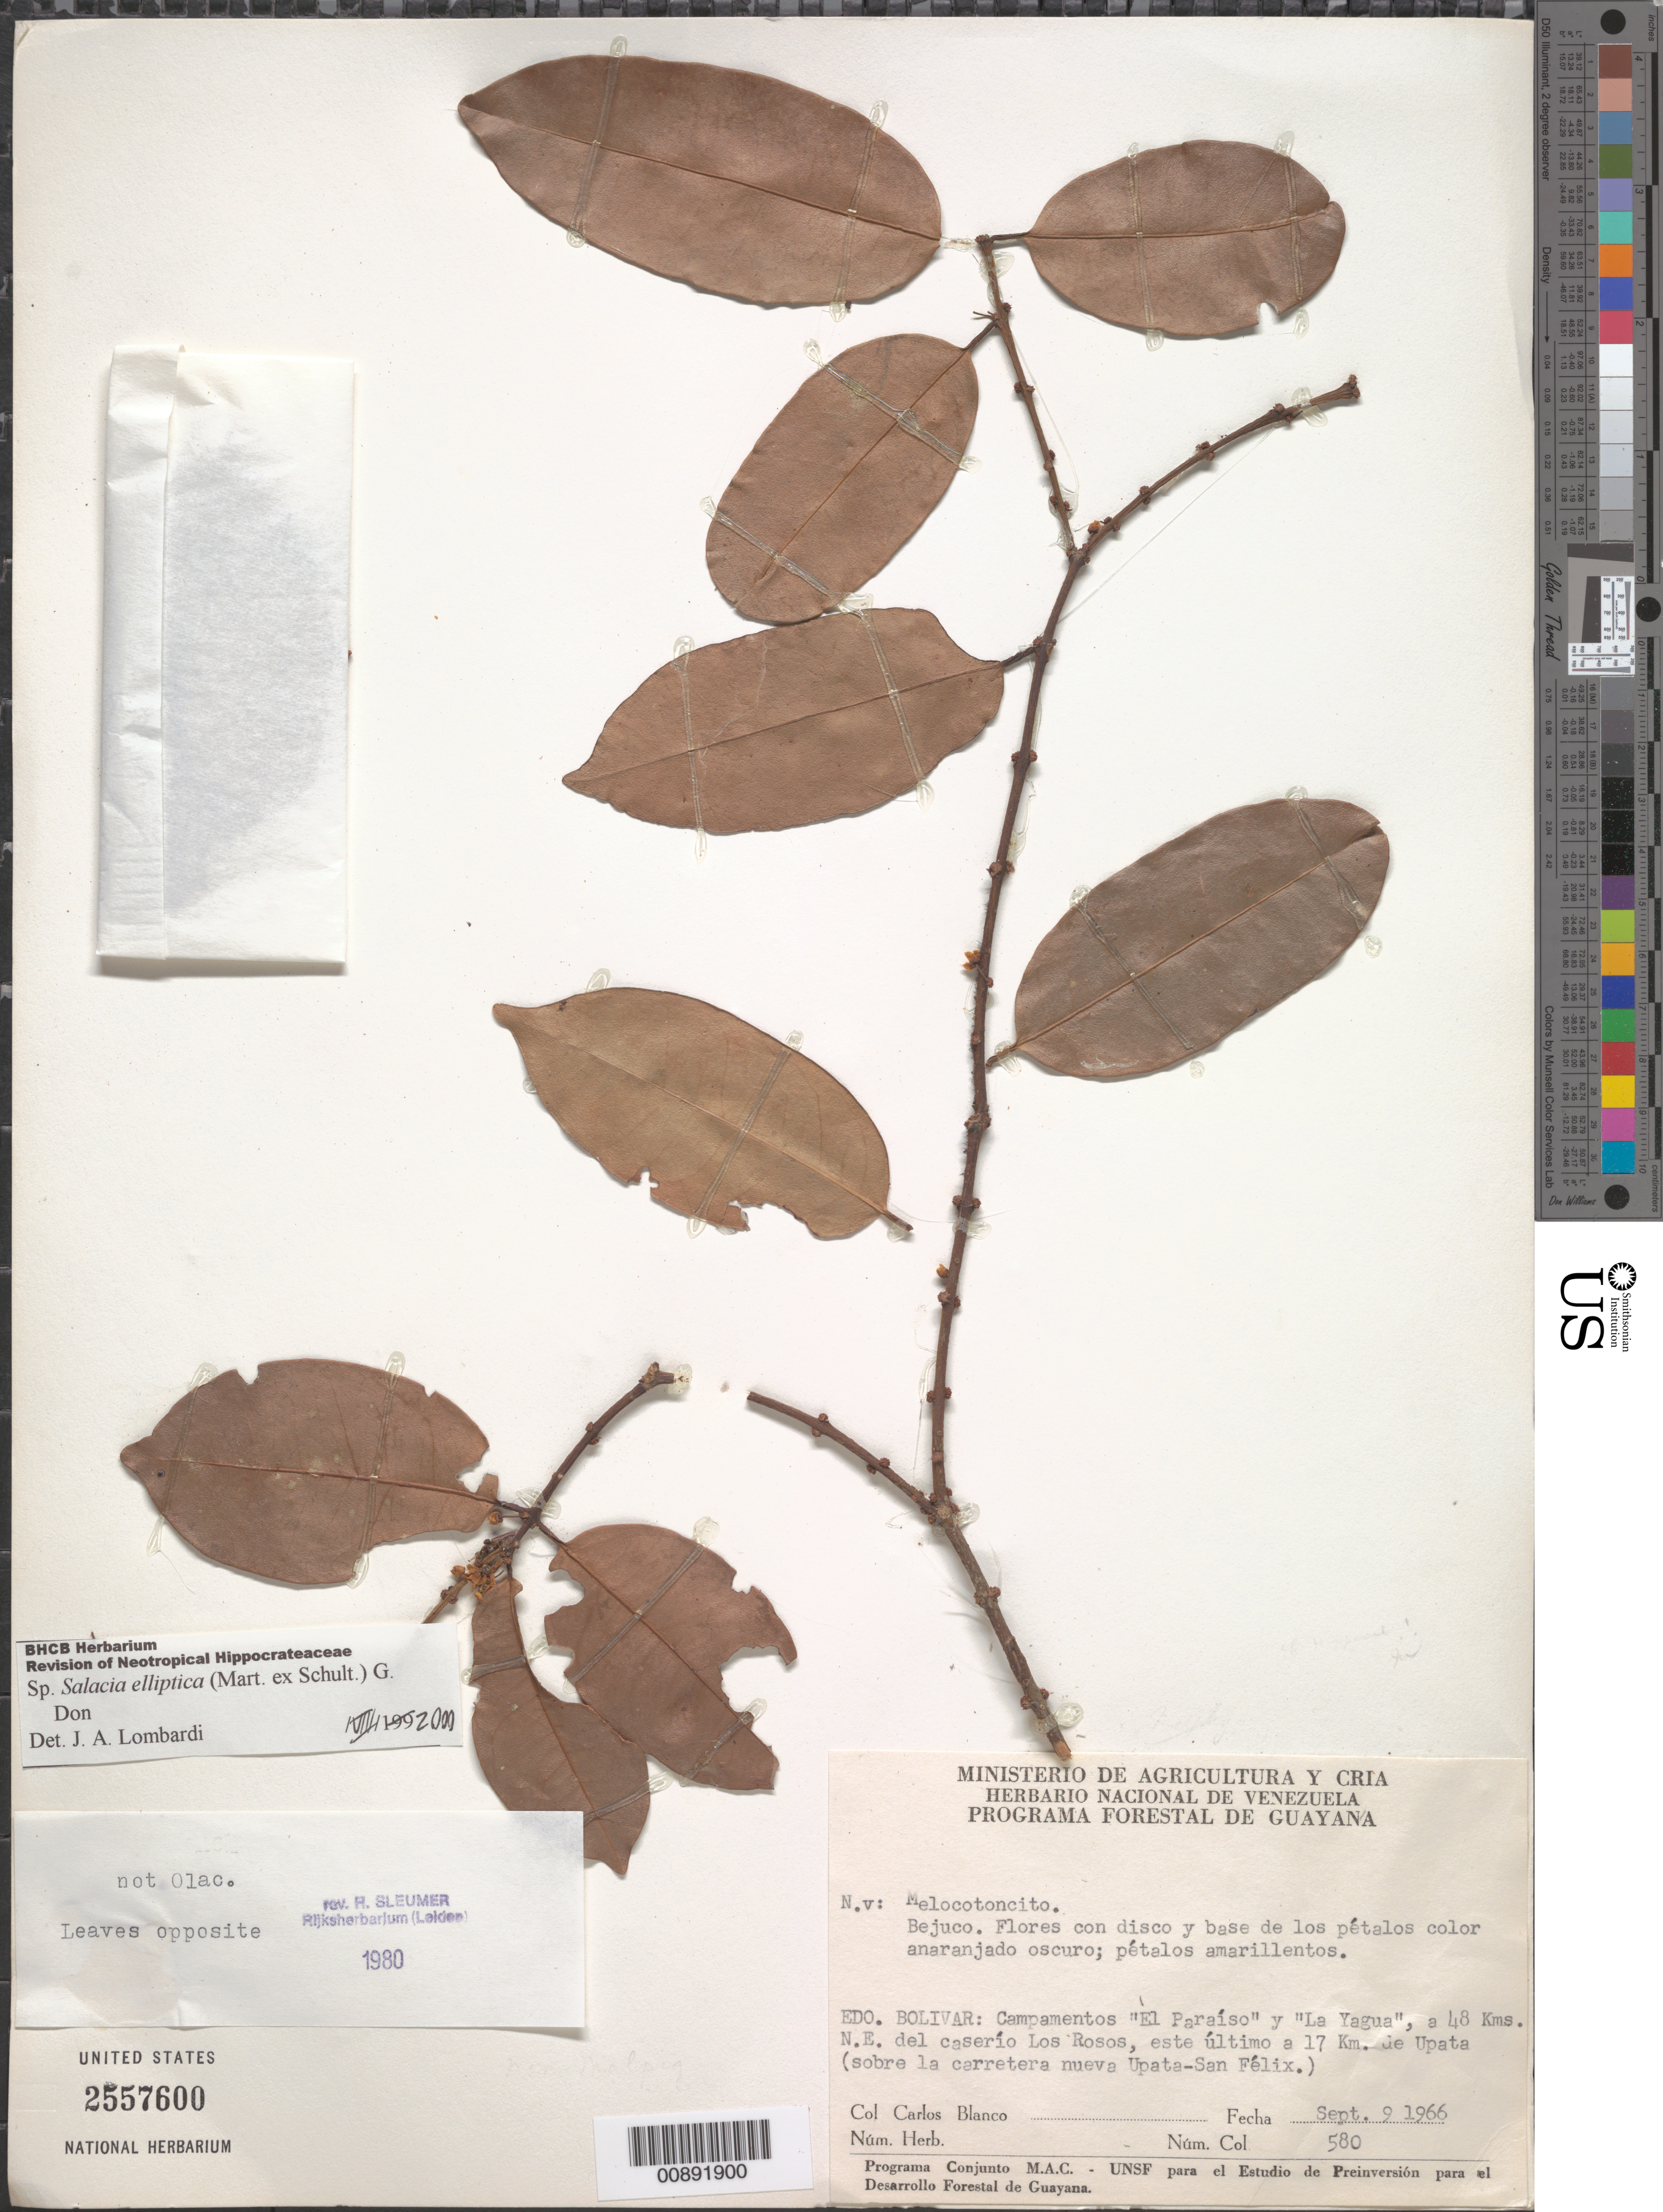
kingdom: Plantae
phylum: Tracheophyta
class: Magnoliopsida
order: Celastrales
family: Celastraceae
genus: Salacia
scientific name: Salacia elliptica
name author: (Mart. ex Schult.) G. Don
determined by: Lombardi, Julio A.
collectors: C. A. Blanco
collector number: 580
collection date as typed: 9-Sep-66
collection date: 1966-09-09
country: Venezuela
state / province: Bolívar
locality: Campamentos "El Paraíso" y "La Yagua", 48 km NE del caserío Los Rosos, 17 km E de Upata (sobre la carretera neuva Upata-San Felix)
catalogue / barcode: US 2557600